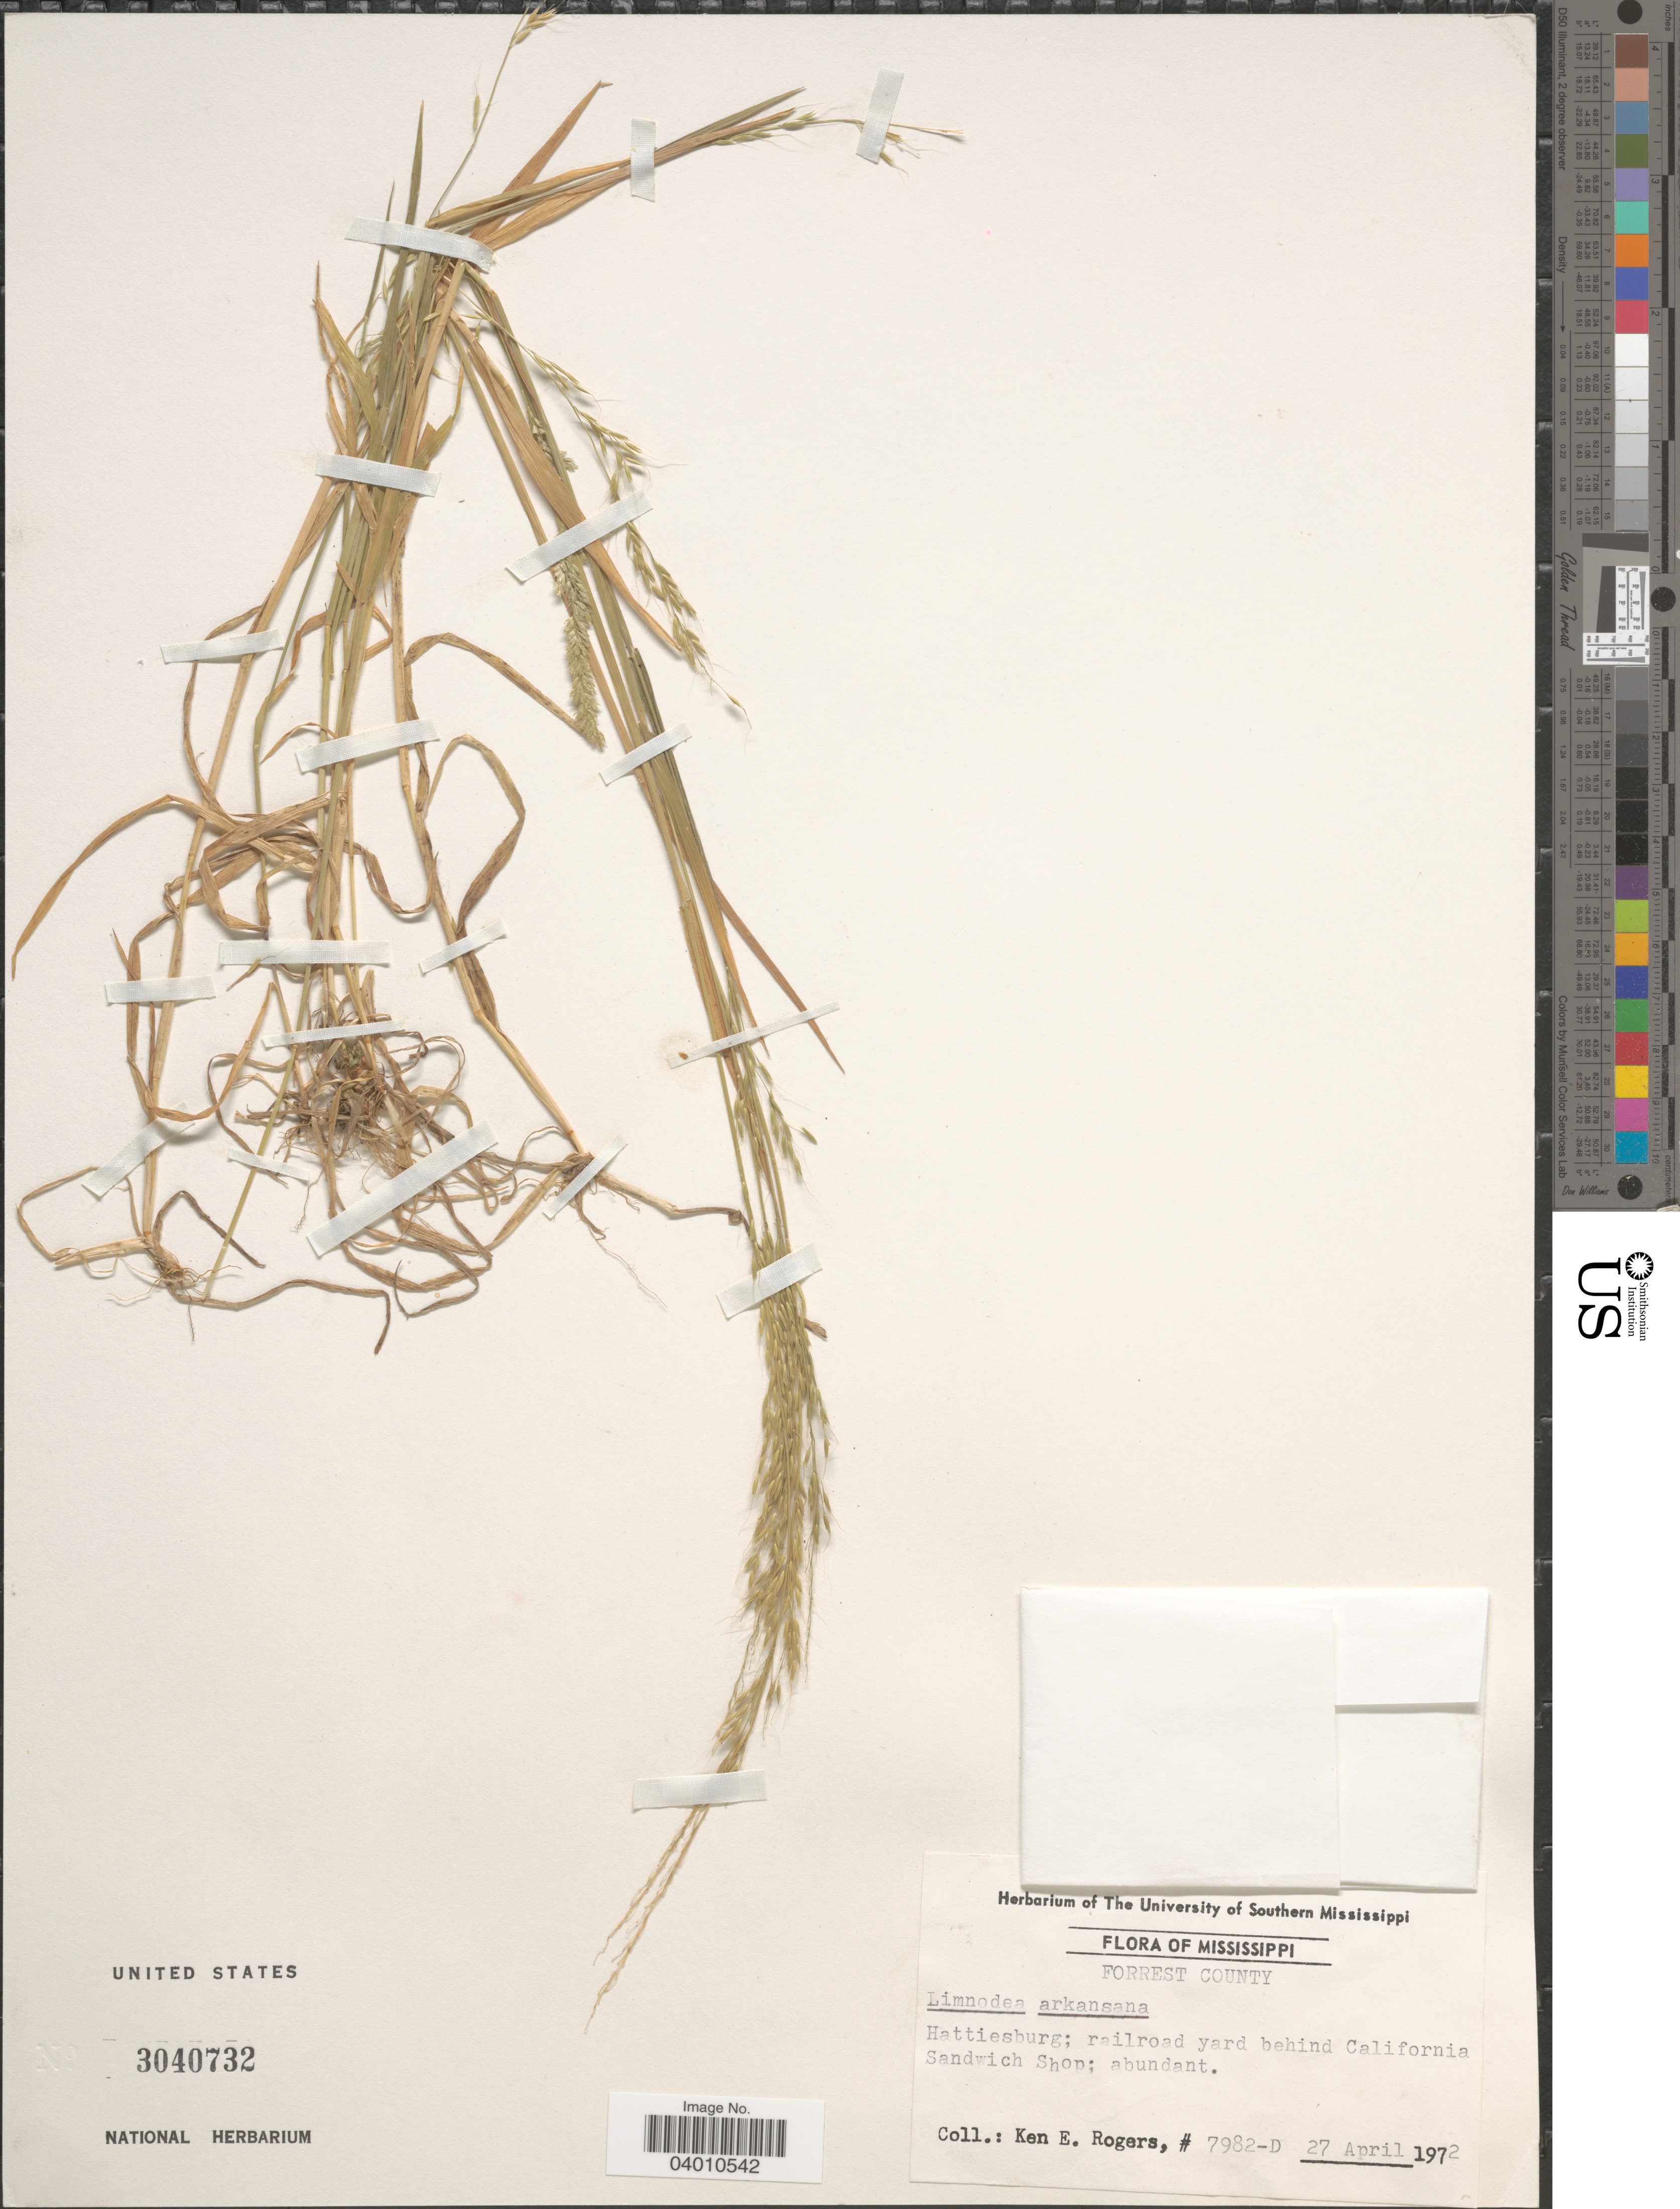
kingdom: Plantae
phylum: Tracheophyta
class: Liliopsida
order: Poales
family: Poaceae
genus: Limnodea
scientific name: Limnodea arkansana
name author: (Nutt.) L.H. Dewey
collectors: K. Rogers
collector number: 7982-D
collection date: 1972-04-27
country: United States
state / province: Mississippi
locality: Forrest County. Hattiesburg; railroad yard behind California Sandwich Shop.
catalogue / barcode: US 3040732